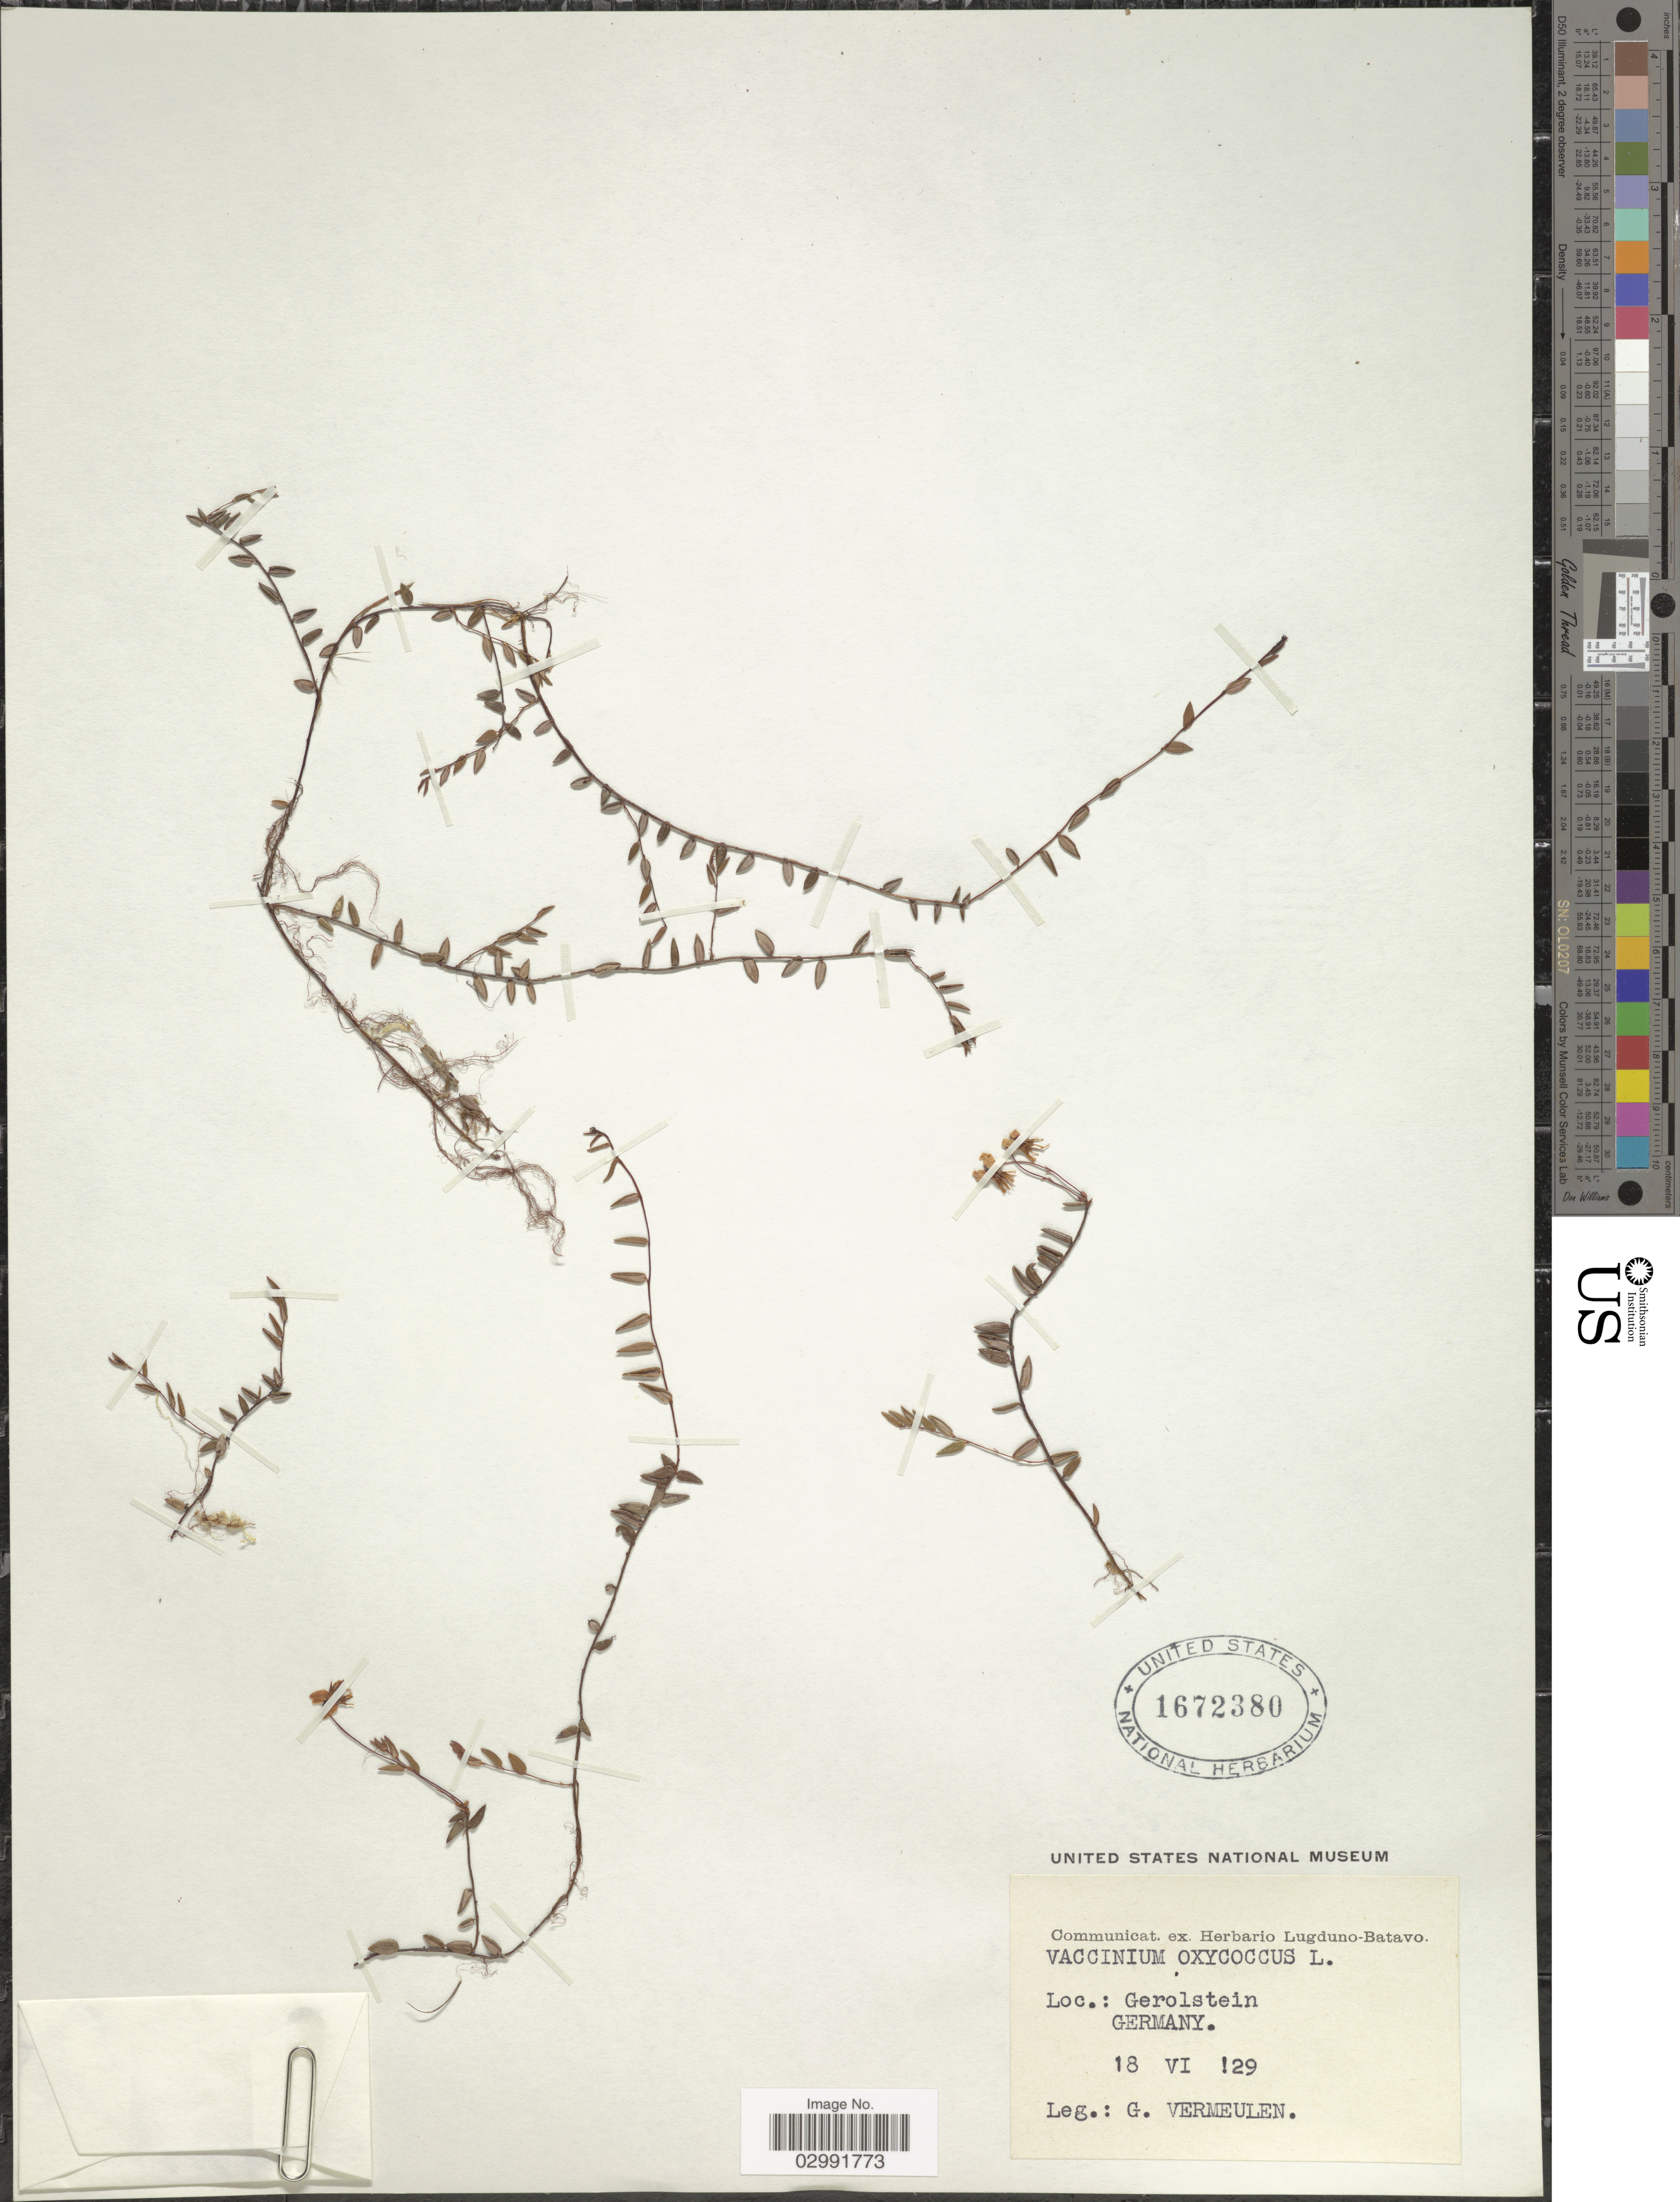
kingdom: Plantae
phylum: Tracheophyta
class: Magnoliopsida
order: Ericales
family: Ericaceae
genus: Vaccinium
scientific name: Vaccinium oxycoccos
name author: L.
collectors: G. Vermeulen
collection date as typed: Transcribed d/m/y: 18/6/29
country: Germany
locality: Gerolstein.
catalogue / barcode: US 1672380